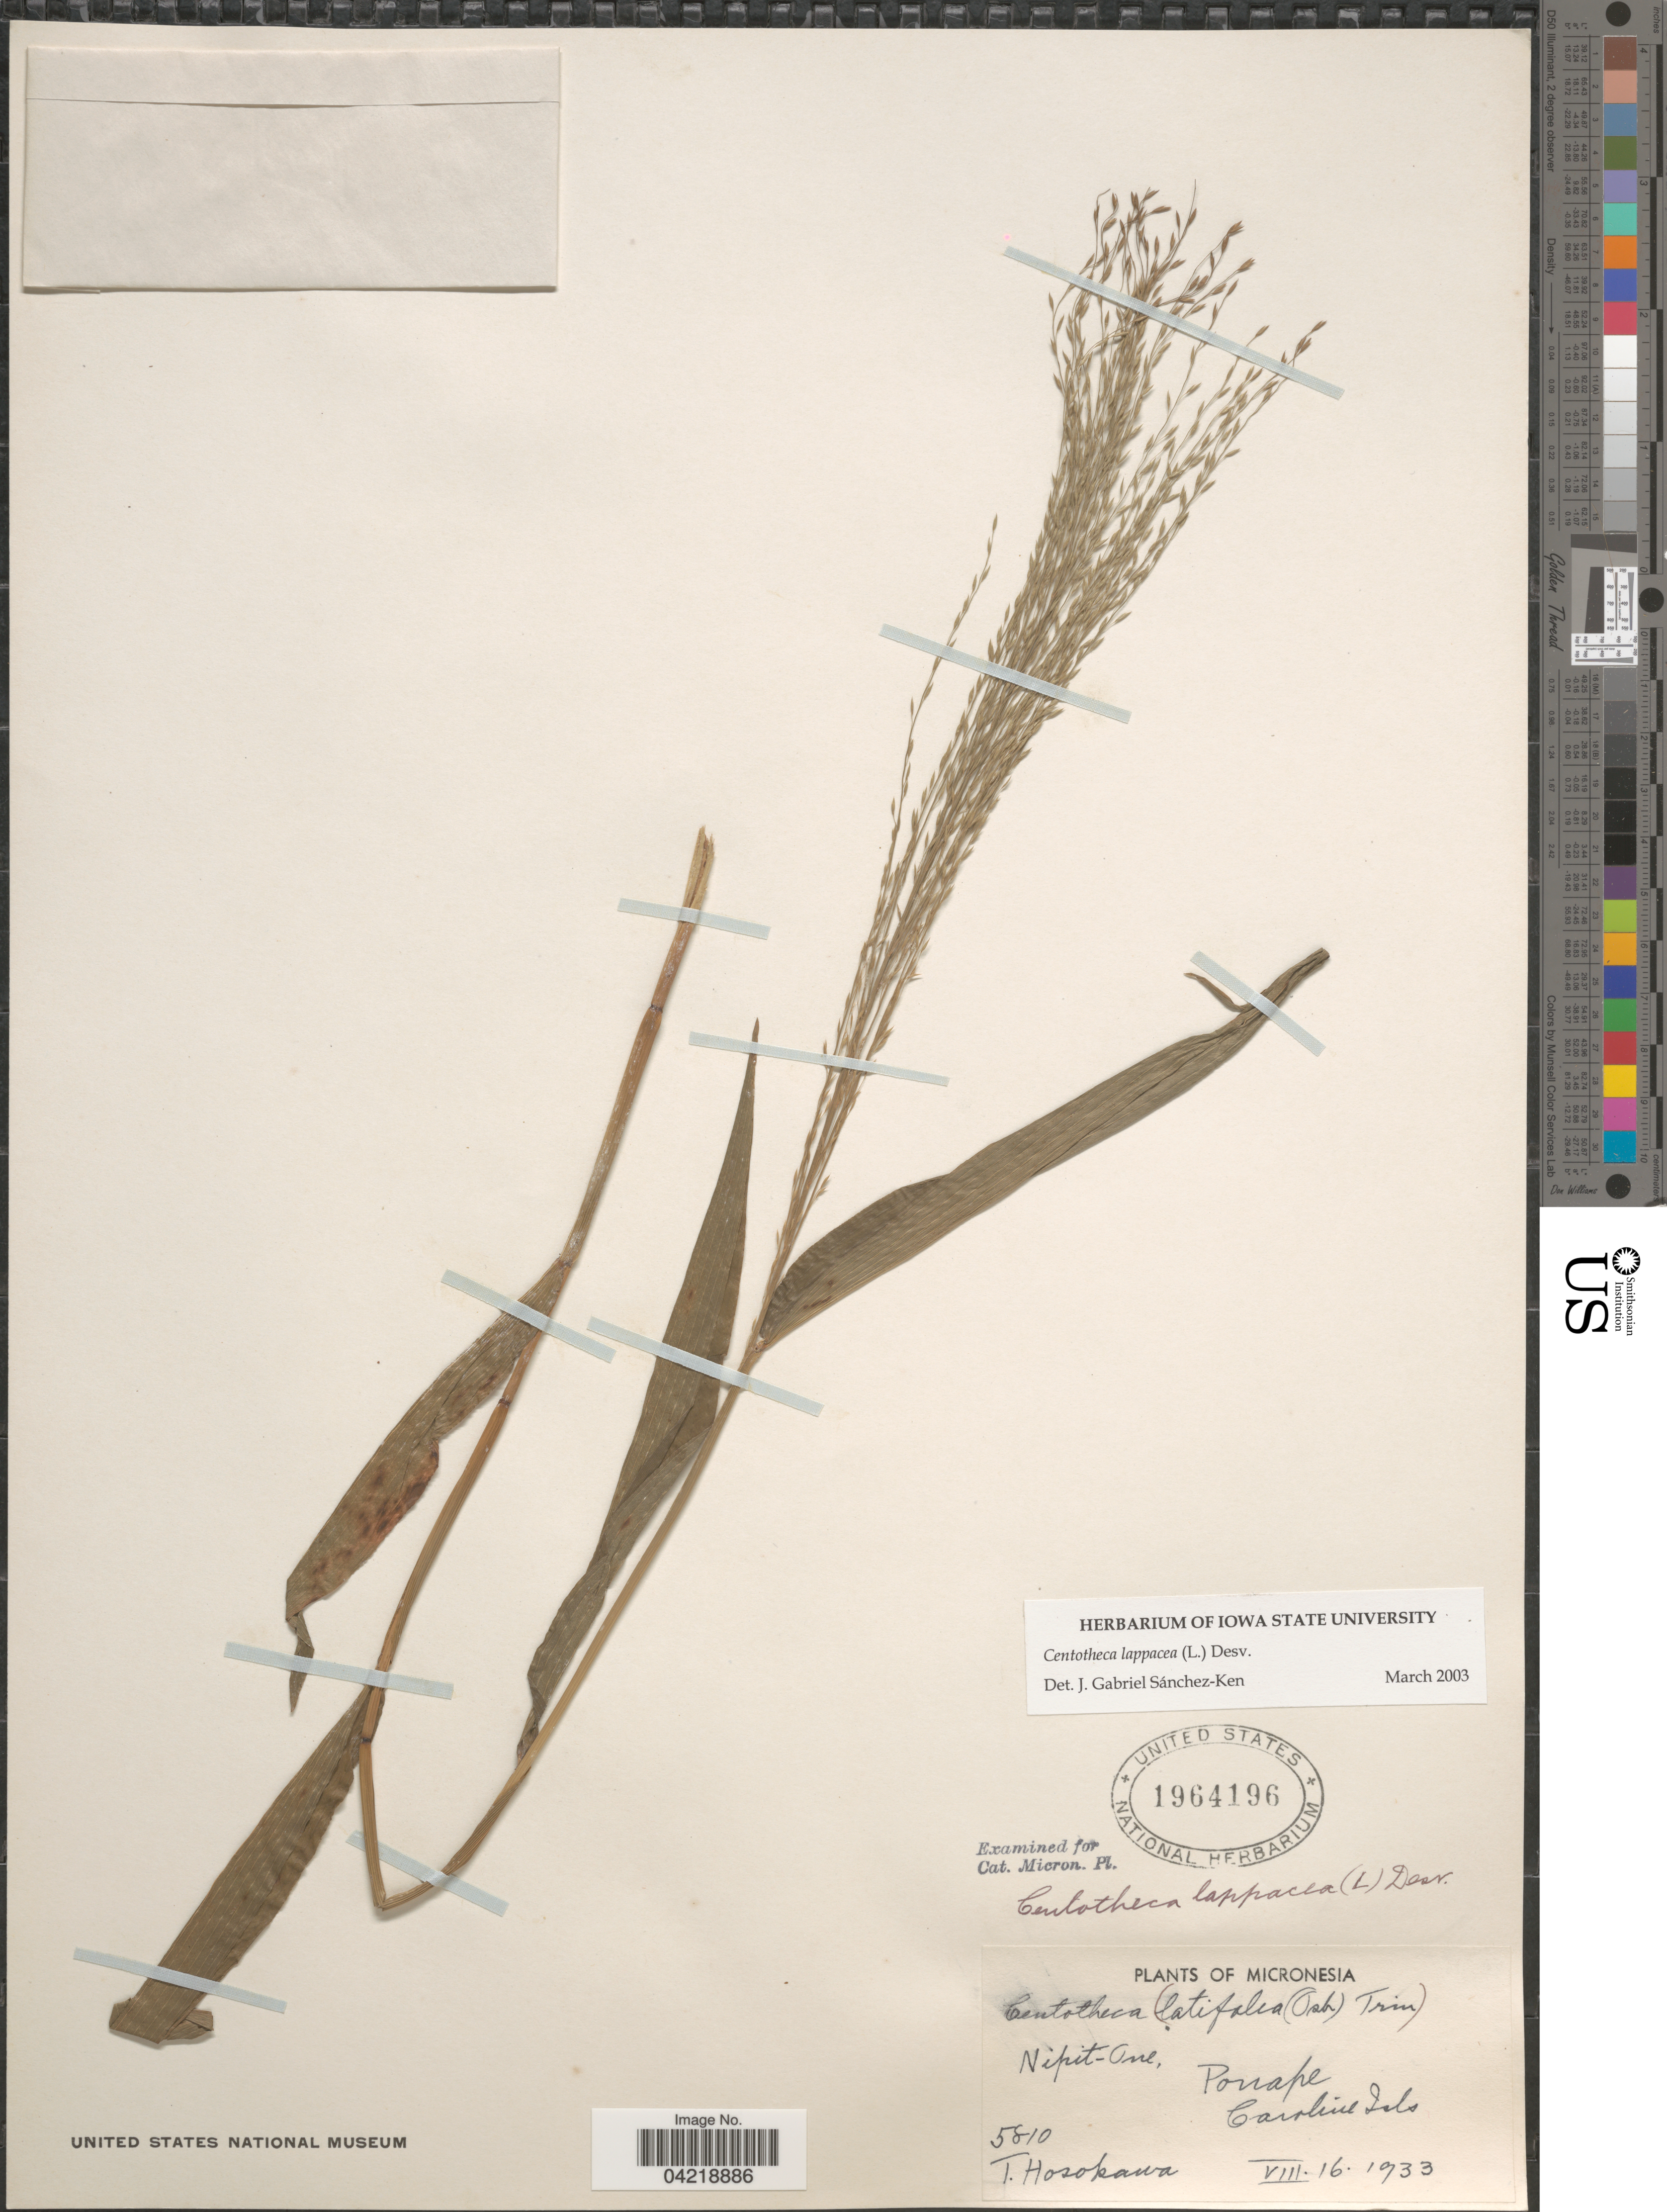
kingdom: Plantae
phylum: Tracheophyta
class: Liliopsida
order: Poales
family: Poaceae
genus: Centotheca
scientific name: Centotheca lappacea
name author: (L.) Desv.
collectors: T. Hosokawa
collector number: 5810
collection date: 1933-08-16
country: Micronesia, Federated States of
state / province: Pohnpei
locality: Micronesia. Nipit-One, Ponape. Caroline Isls.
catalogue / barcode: US 1964196